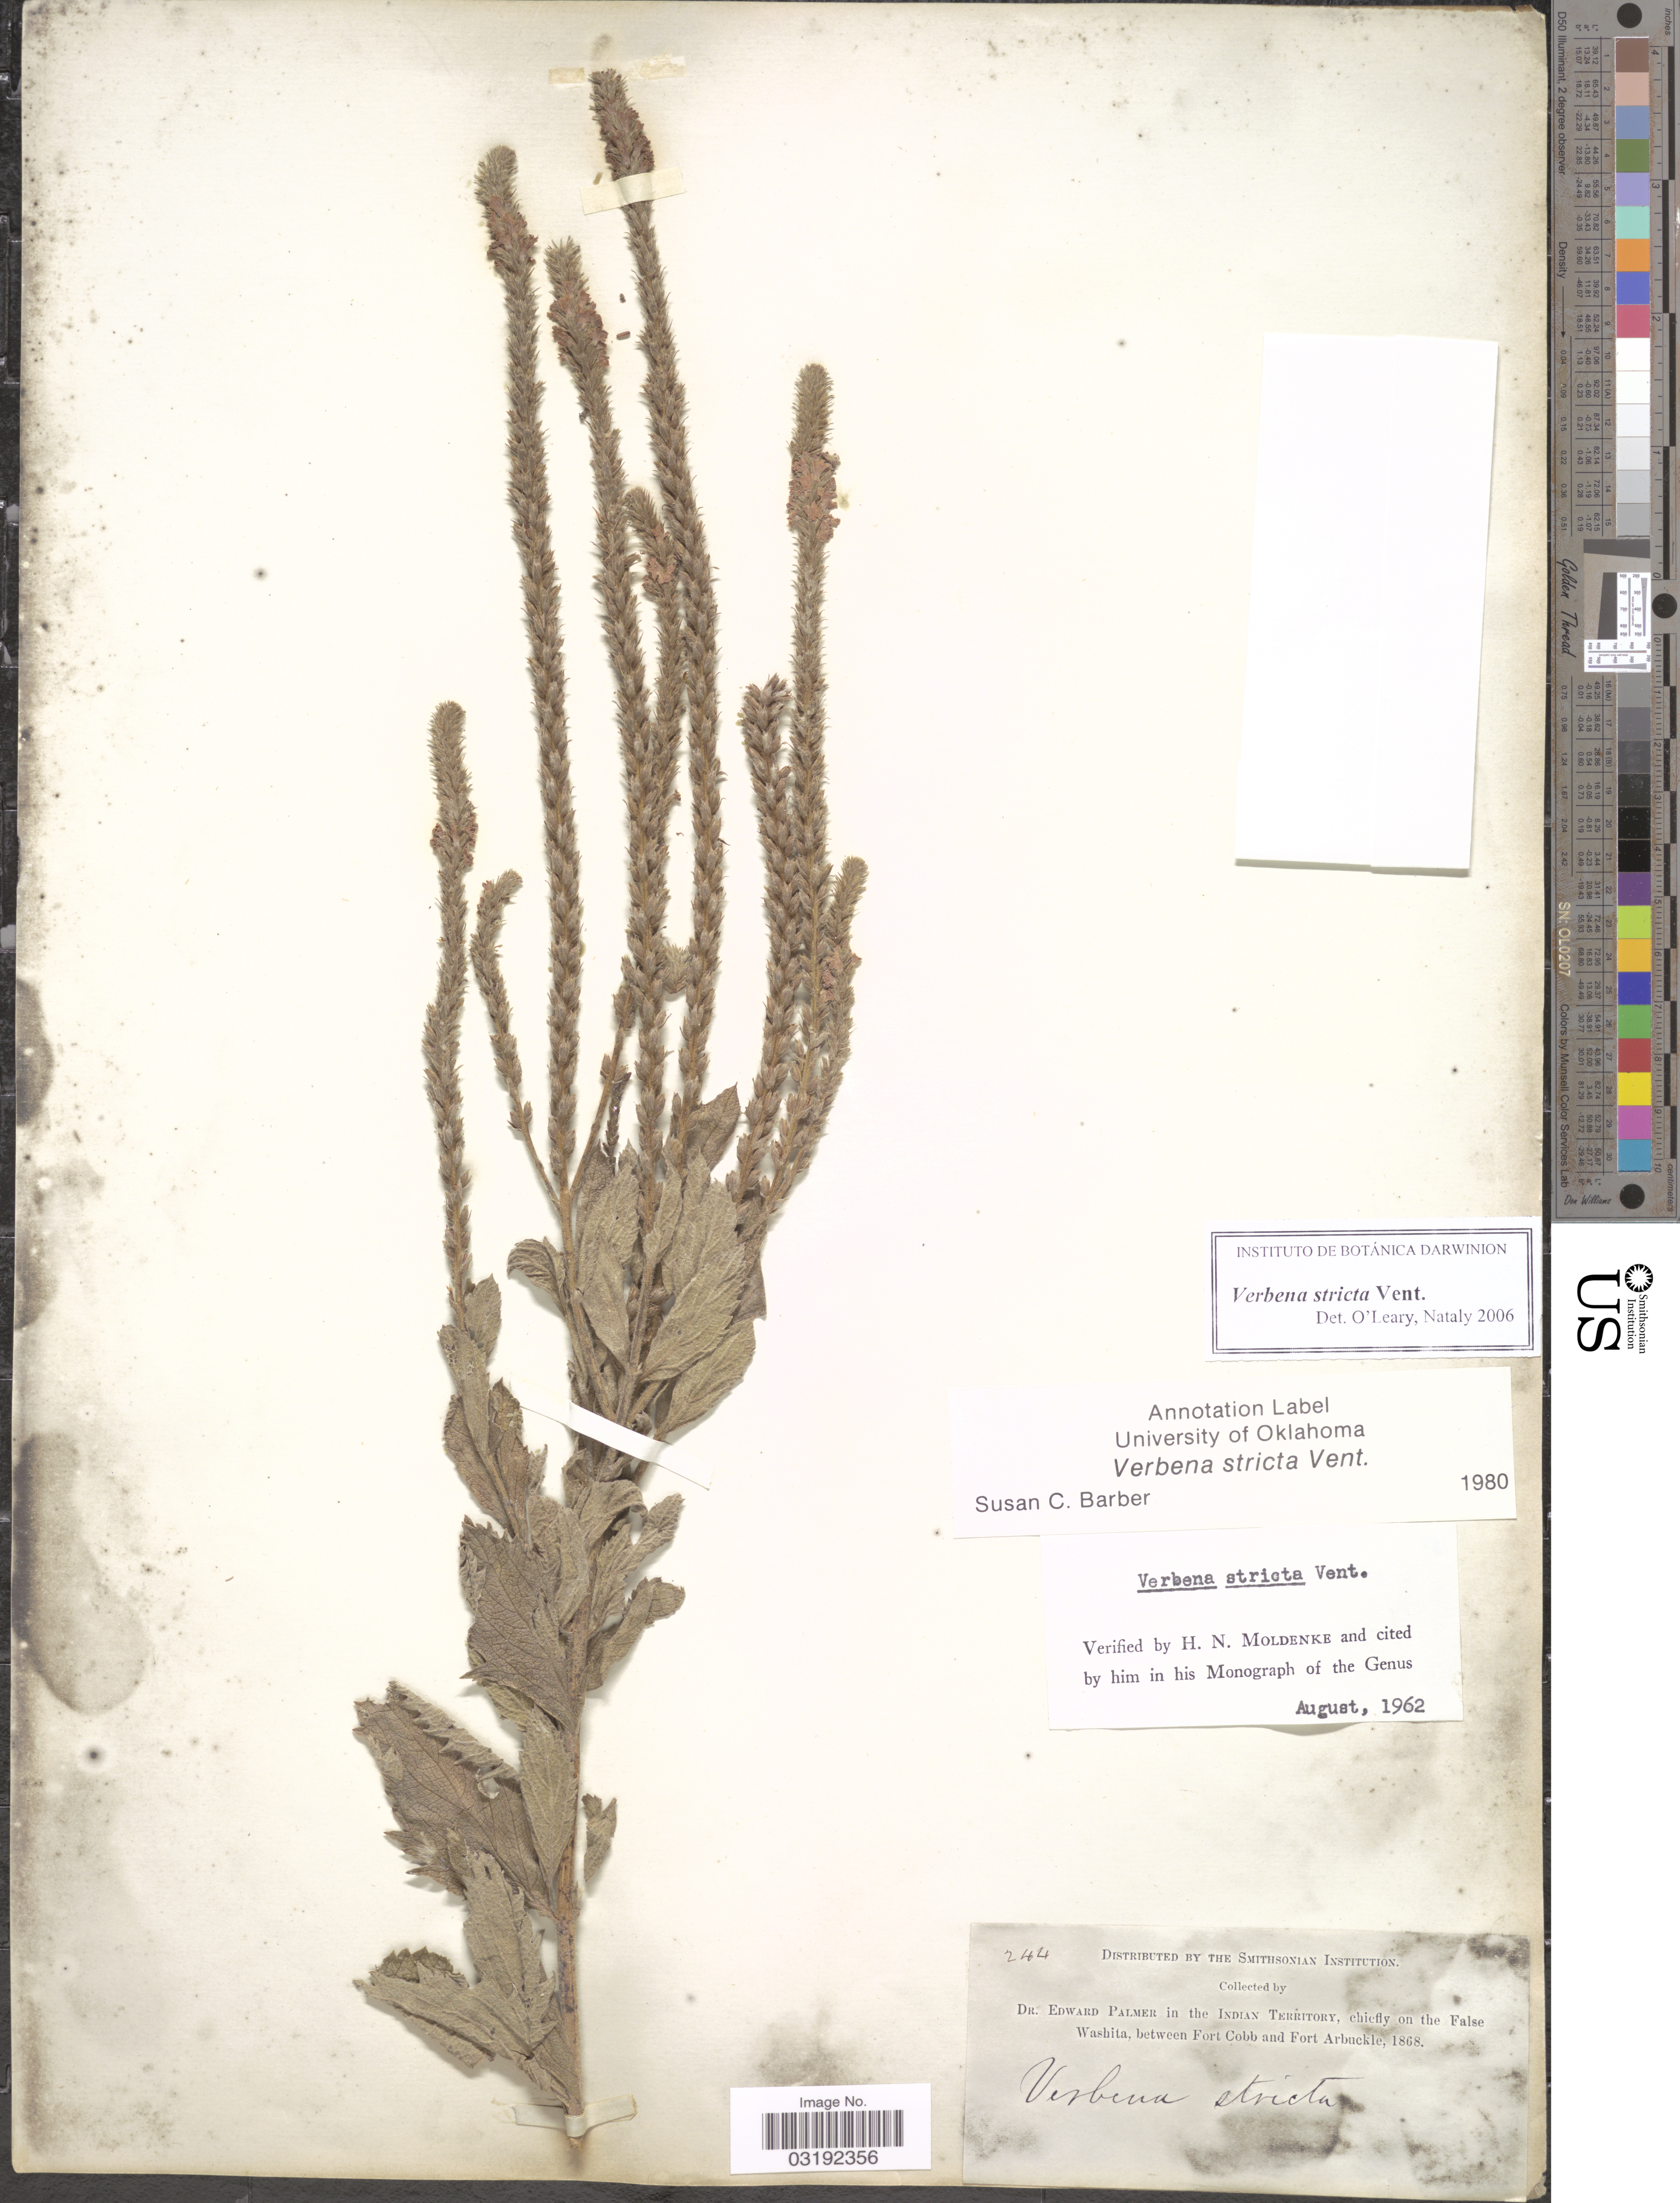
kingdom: Plantae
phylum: Tracheophyta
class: Magnoliopsida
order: Lamiales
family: Verbenaceae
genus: Verbena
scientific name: Verbena stricta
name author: Vent.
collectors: E. Palmer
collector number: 244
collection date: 1868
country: United States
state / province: Oklahoma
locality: In the Indian Territory, chiefly on the False Washita, between Fort Cobb and Fort Arbuckle.